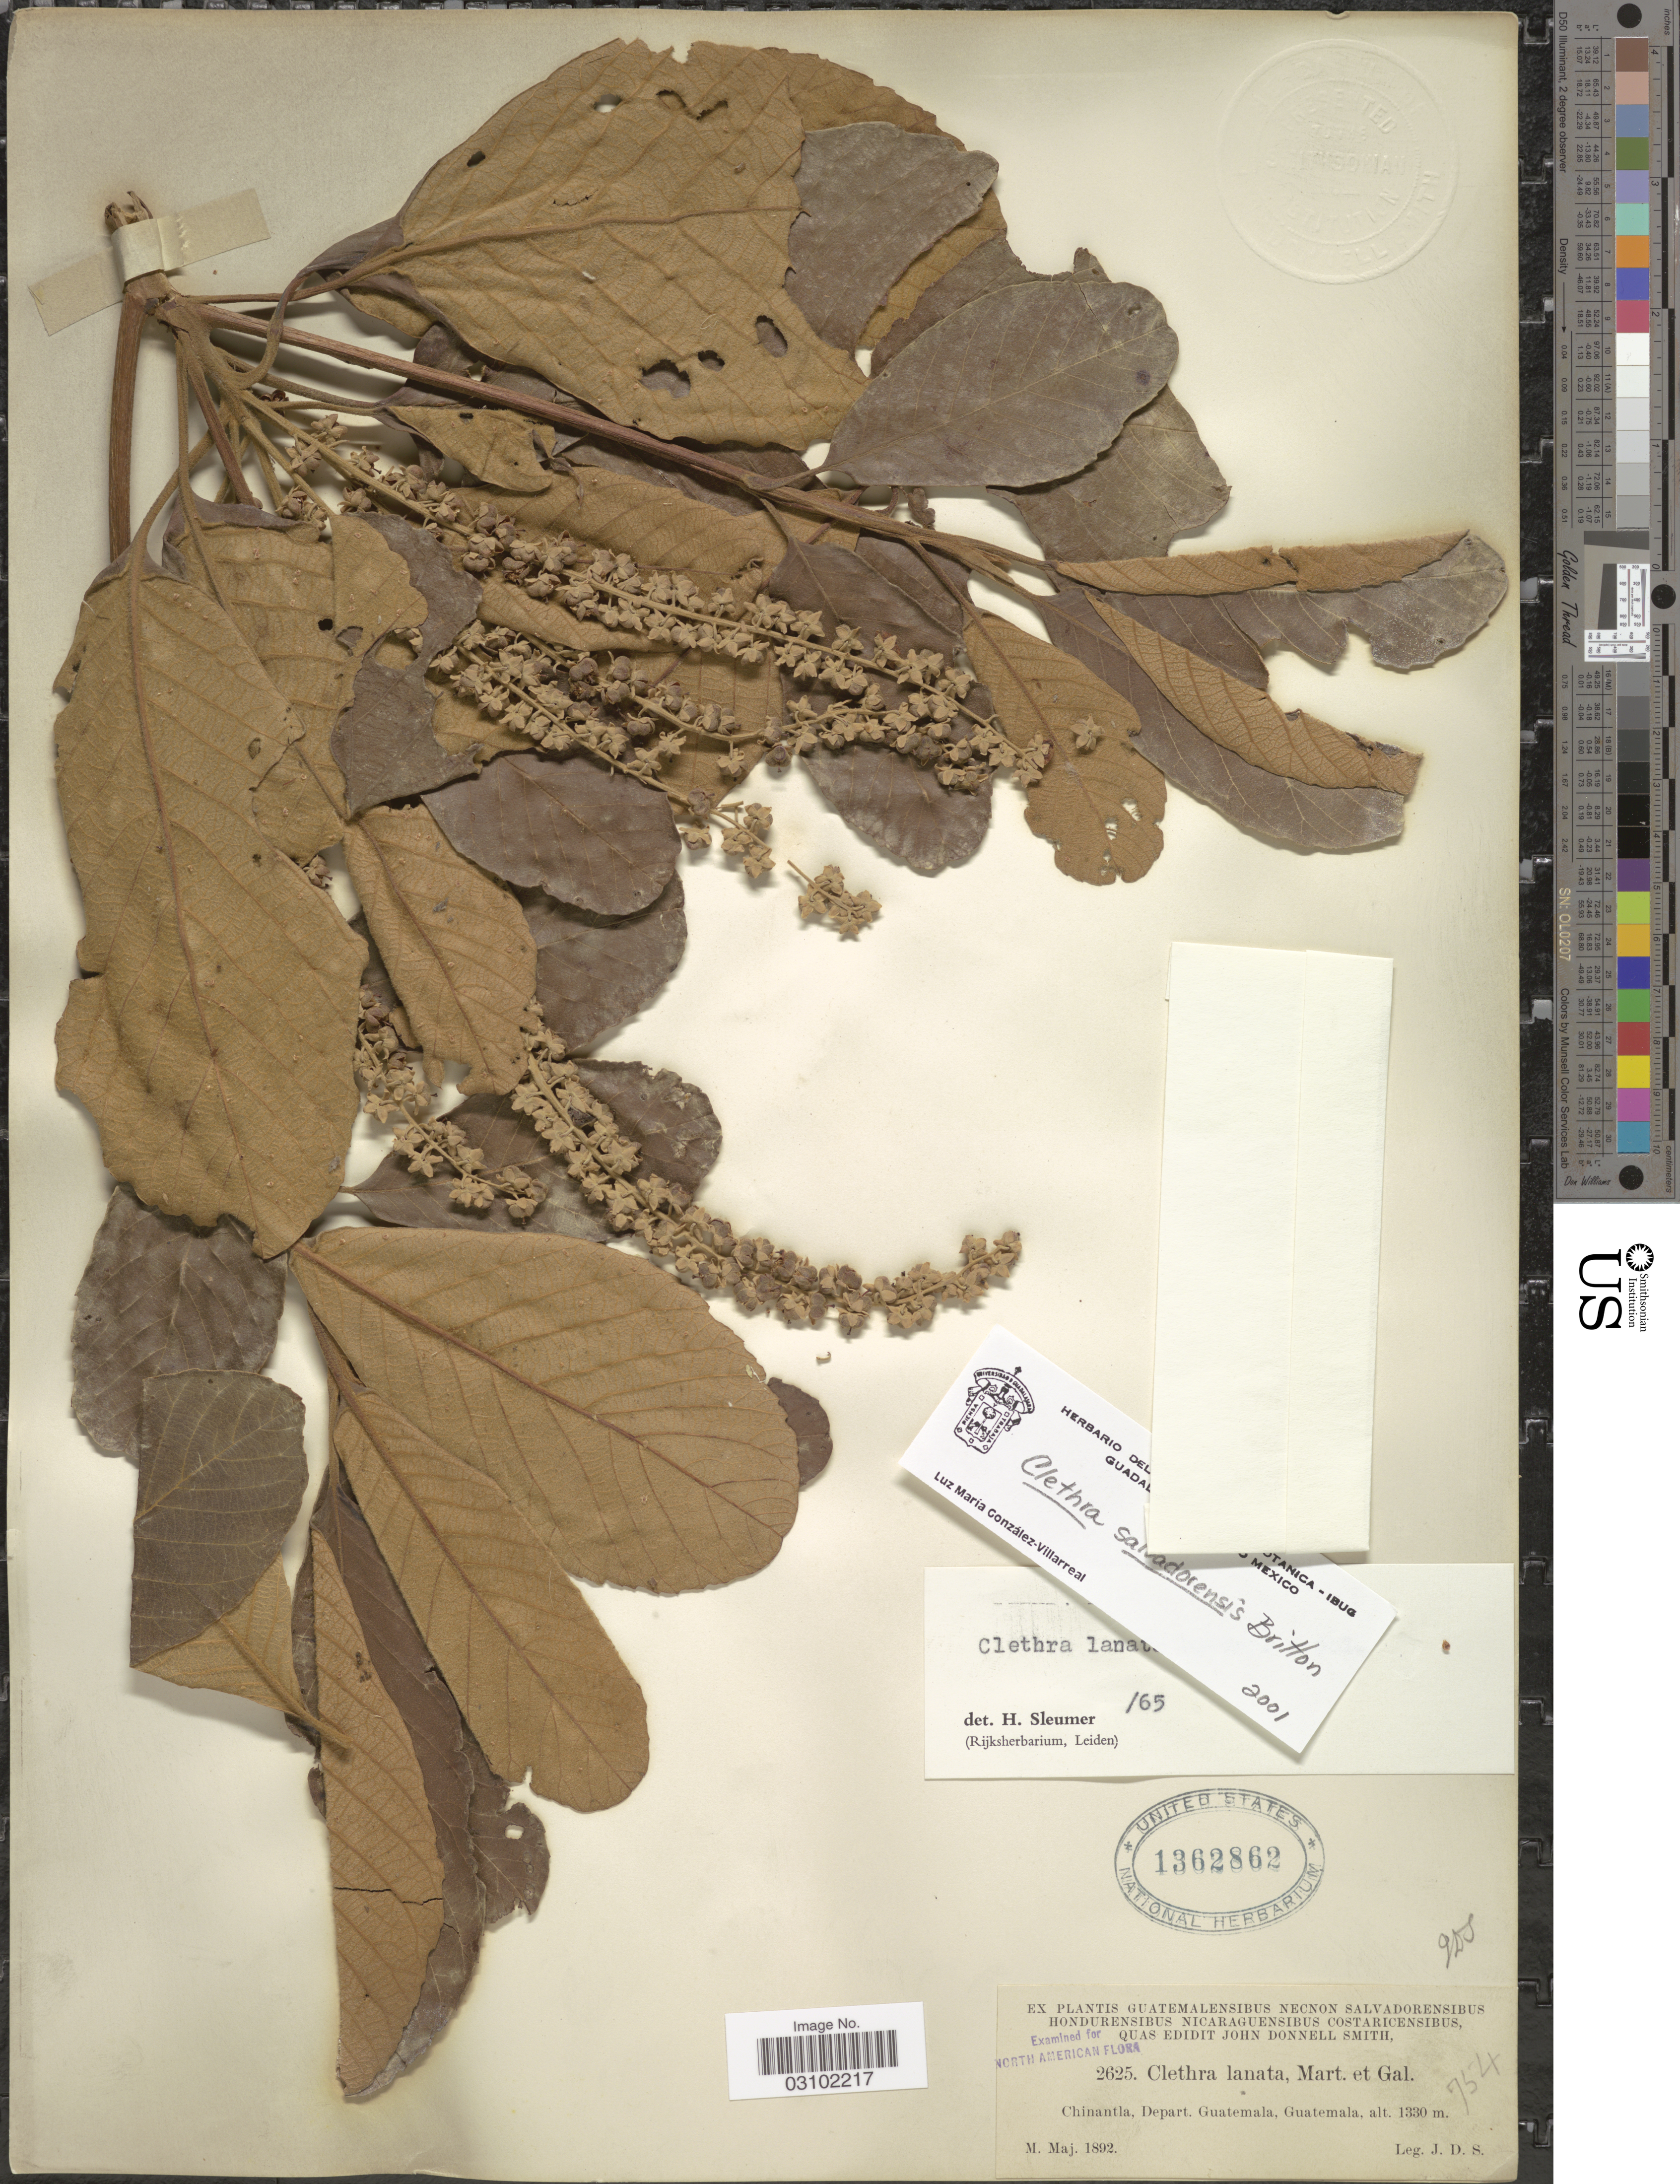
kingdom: Plantae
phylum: Tracheophyta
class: Magnoliopsida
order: Ericales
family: Clethraceae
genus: Clethra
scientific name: Clethra sp.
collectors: J. Donnell Smith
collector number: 2625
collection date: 1892-05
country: Guatemala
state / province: Guatemala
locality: Chinantla, Depart. Guatemala.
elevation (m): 1330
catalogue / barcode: US 1362862